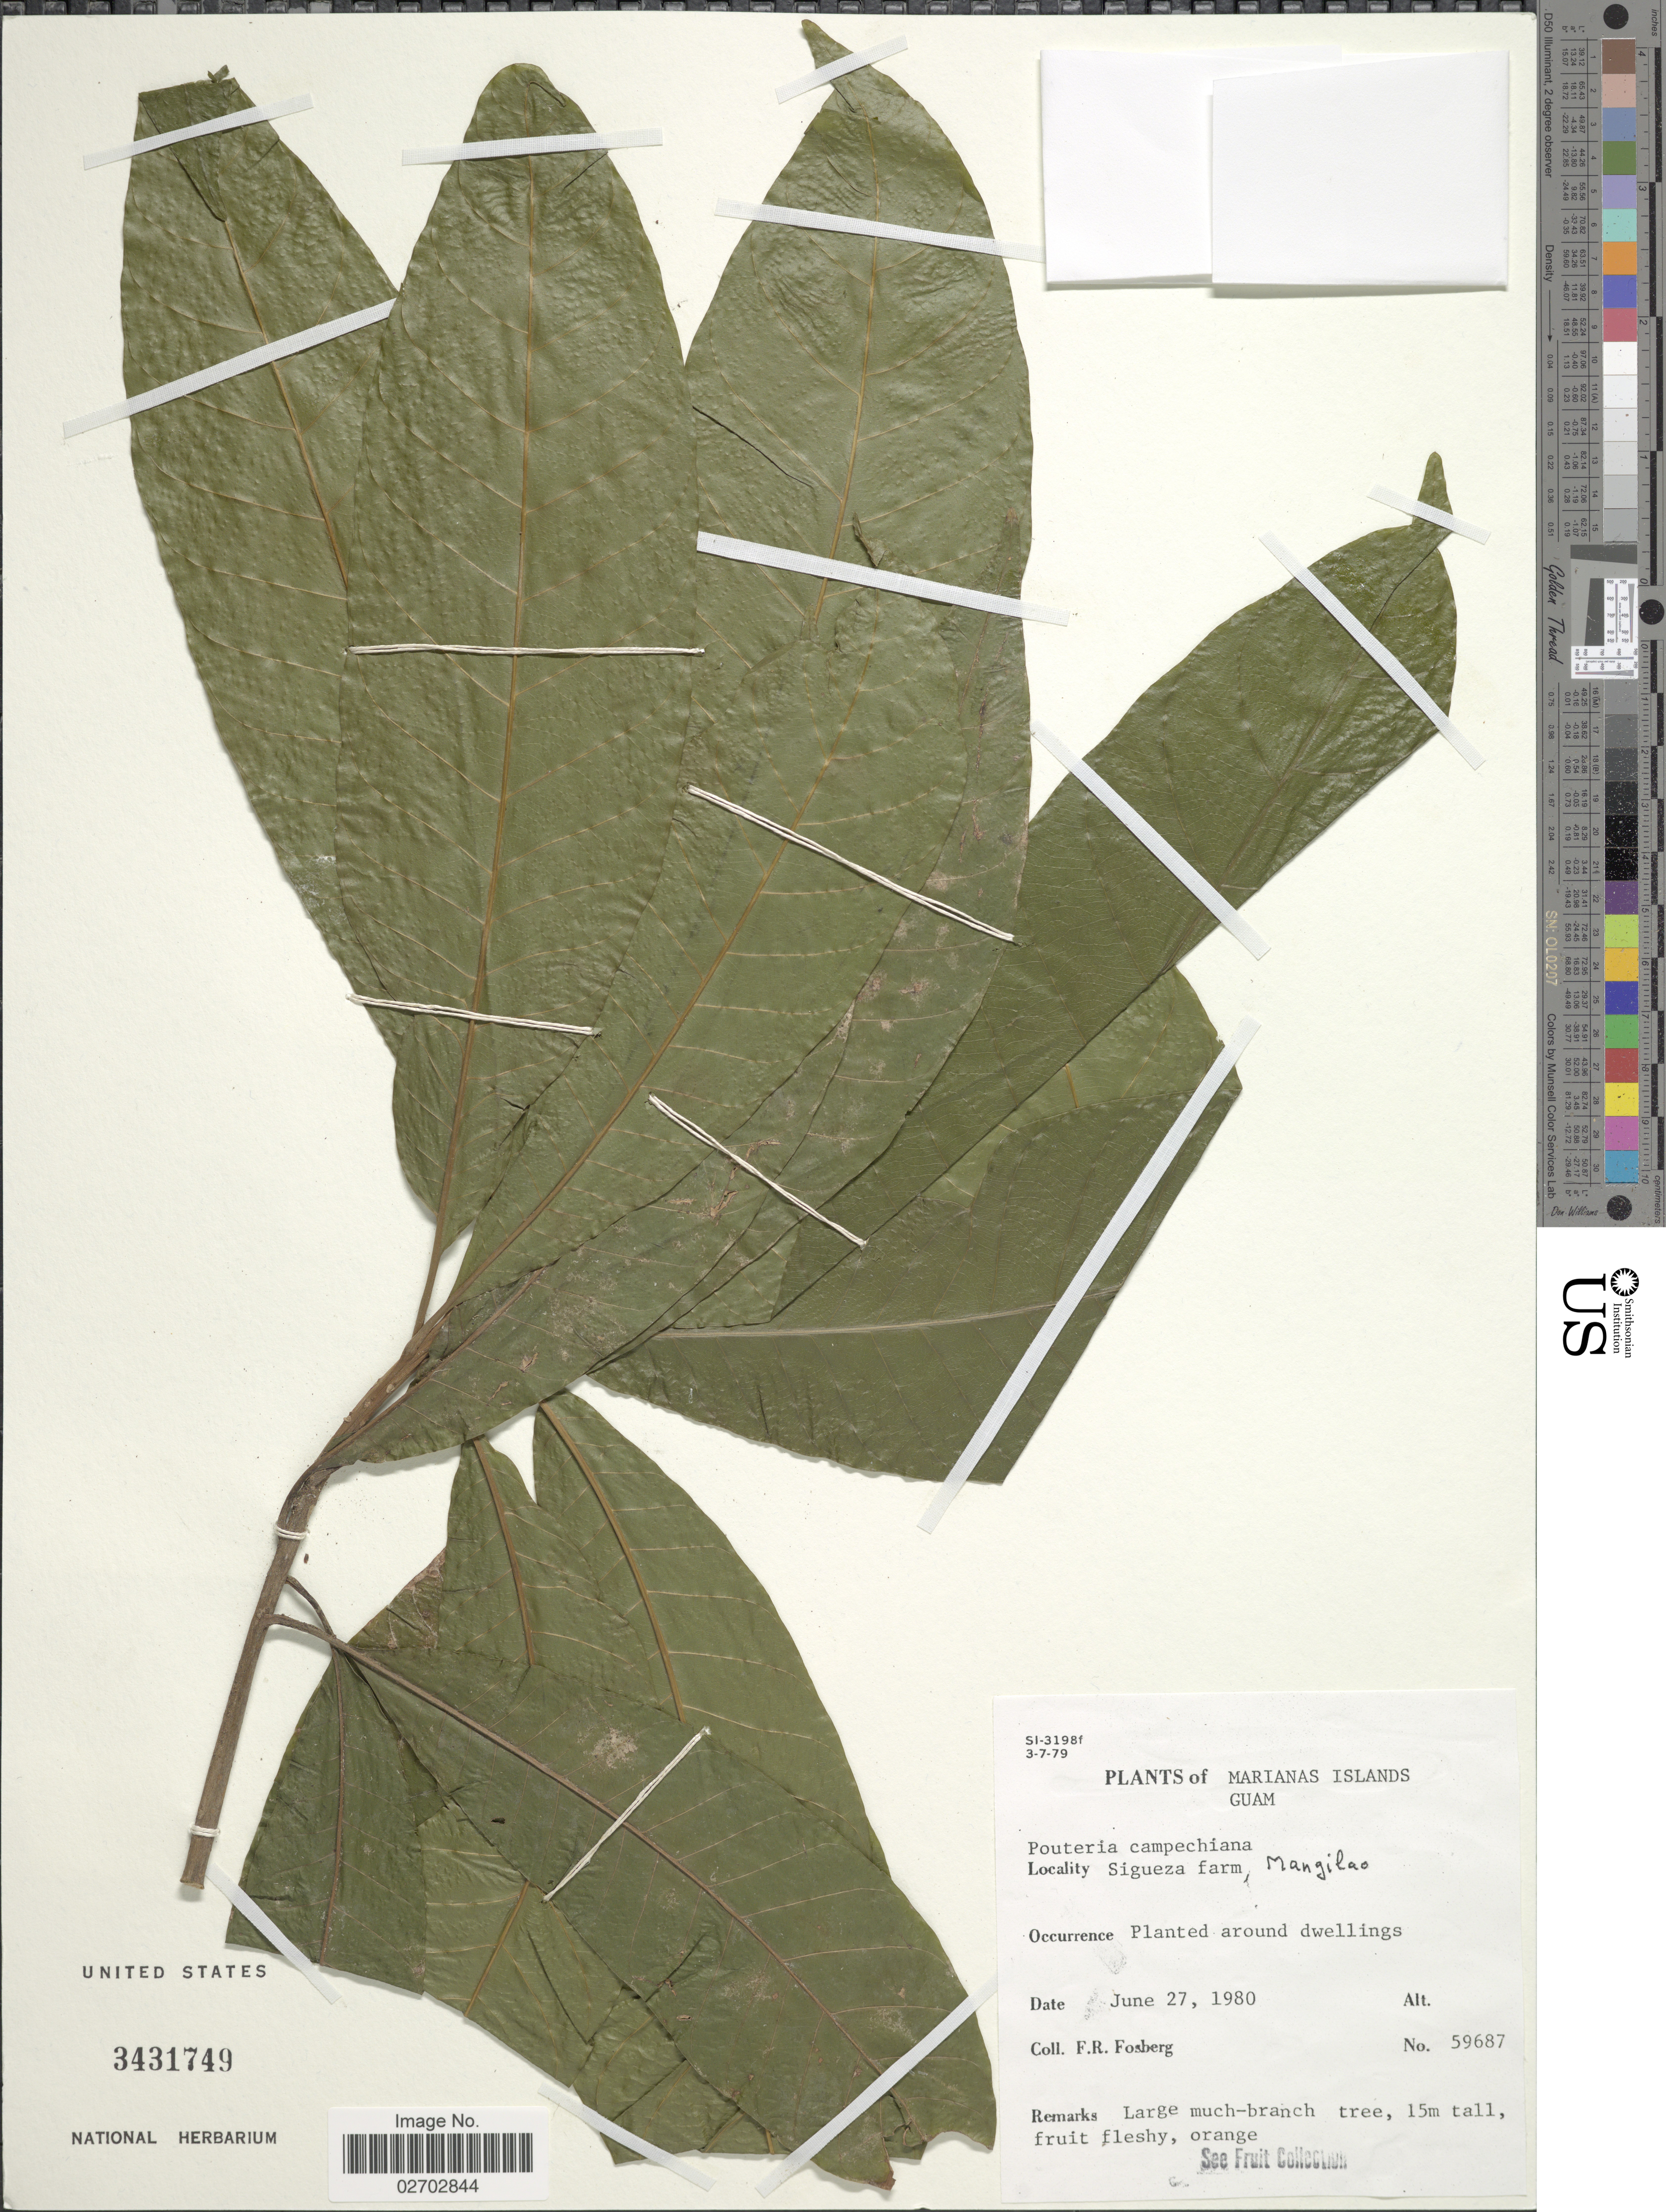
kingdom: Plantae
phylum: Tracheophyta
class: Magnoliopsida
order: Ericales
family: Sapotaceae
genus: Pouteria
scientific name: Pouteria rivicoa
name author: Ducke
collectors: F. R. Fosberg & B. Scully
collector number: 59687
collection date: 1980-06-27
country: Guam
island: Guam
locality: Marianas Islands. Sigueza farm, Mangilao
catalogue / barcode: US 3431749